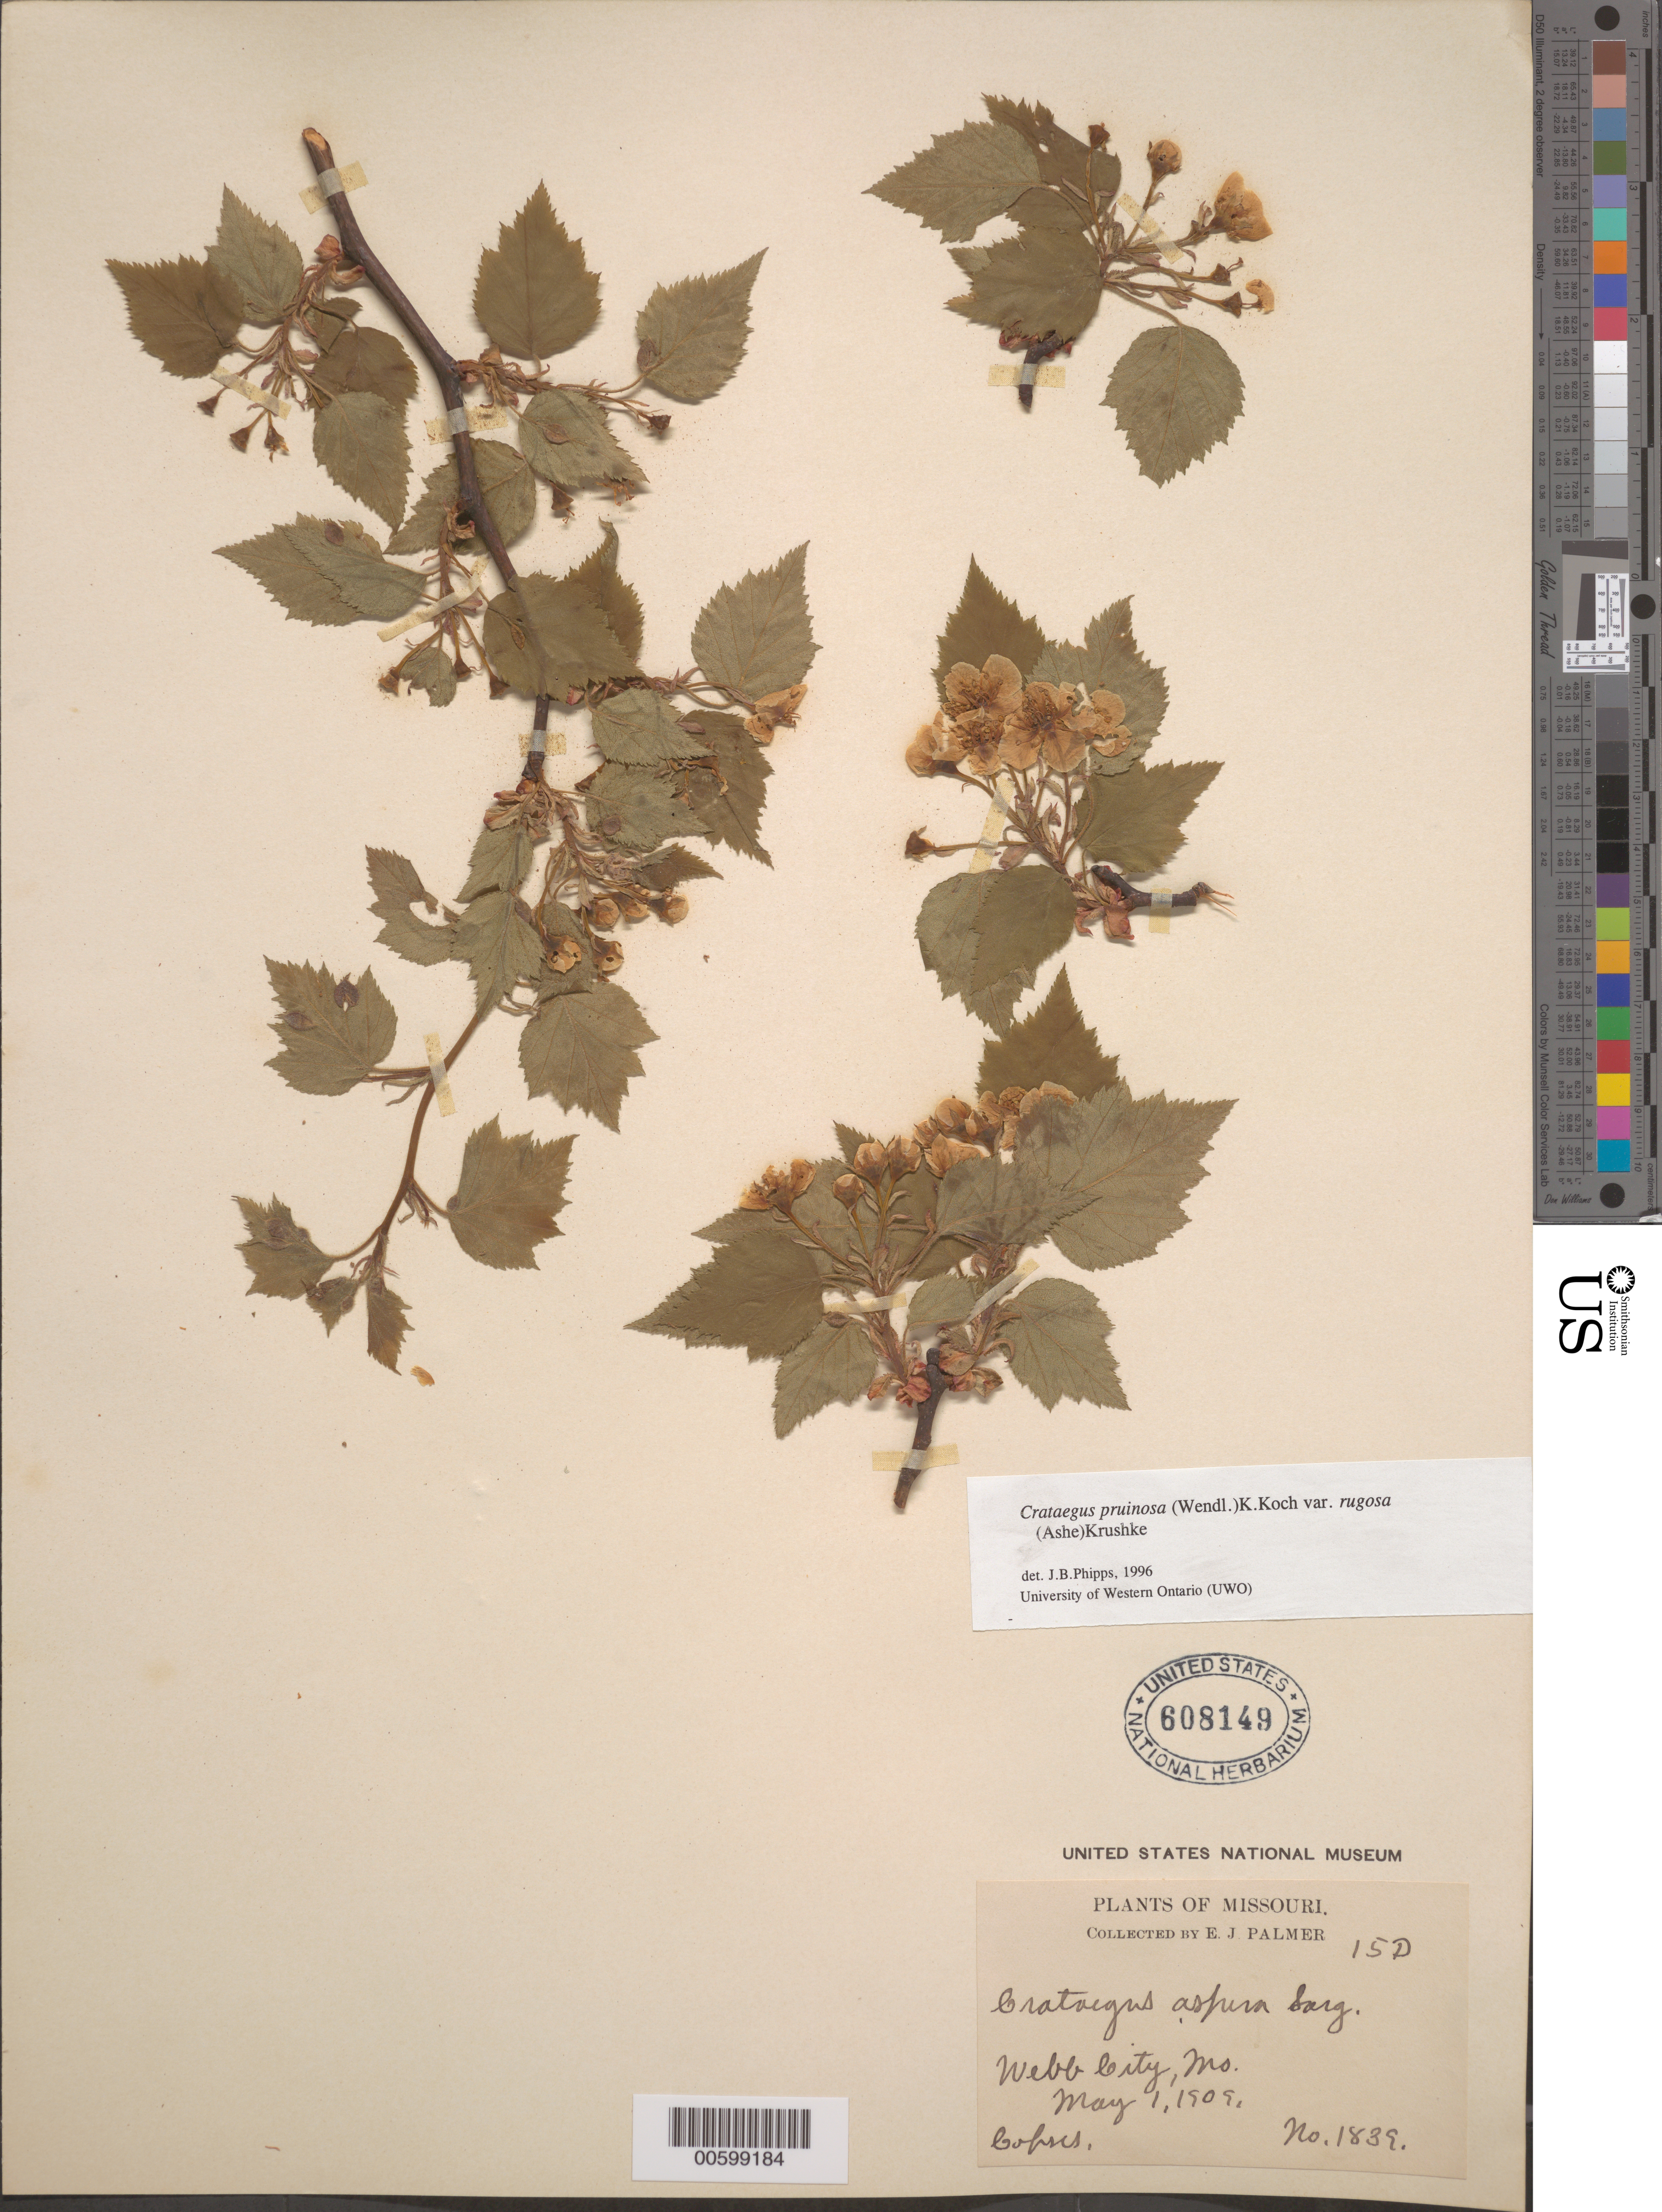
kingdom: Plantae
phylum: Tracheophyta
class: Magnoliopsida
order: Rosales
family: Rosaceae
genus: Crataegus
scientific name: Crataegus pruinosa var. rugosa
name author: (Ashe) Kruschke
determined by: Phipps, James B., (UWO), University of Western Ontario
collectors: E. J. Palmer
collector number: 1839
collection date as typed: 01 May 1909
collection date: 1909-05-01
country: United States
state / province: Missouri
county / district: Jasper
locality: Webb City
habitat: Copses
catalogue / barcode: US 608149